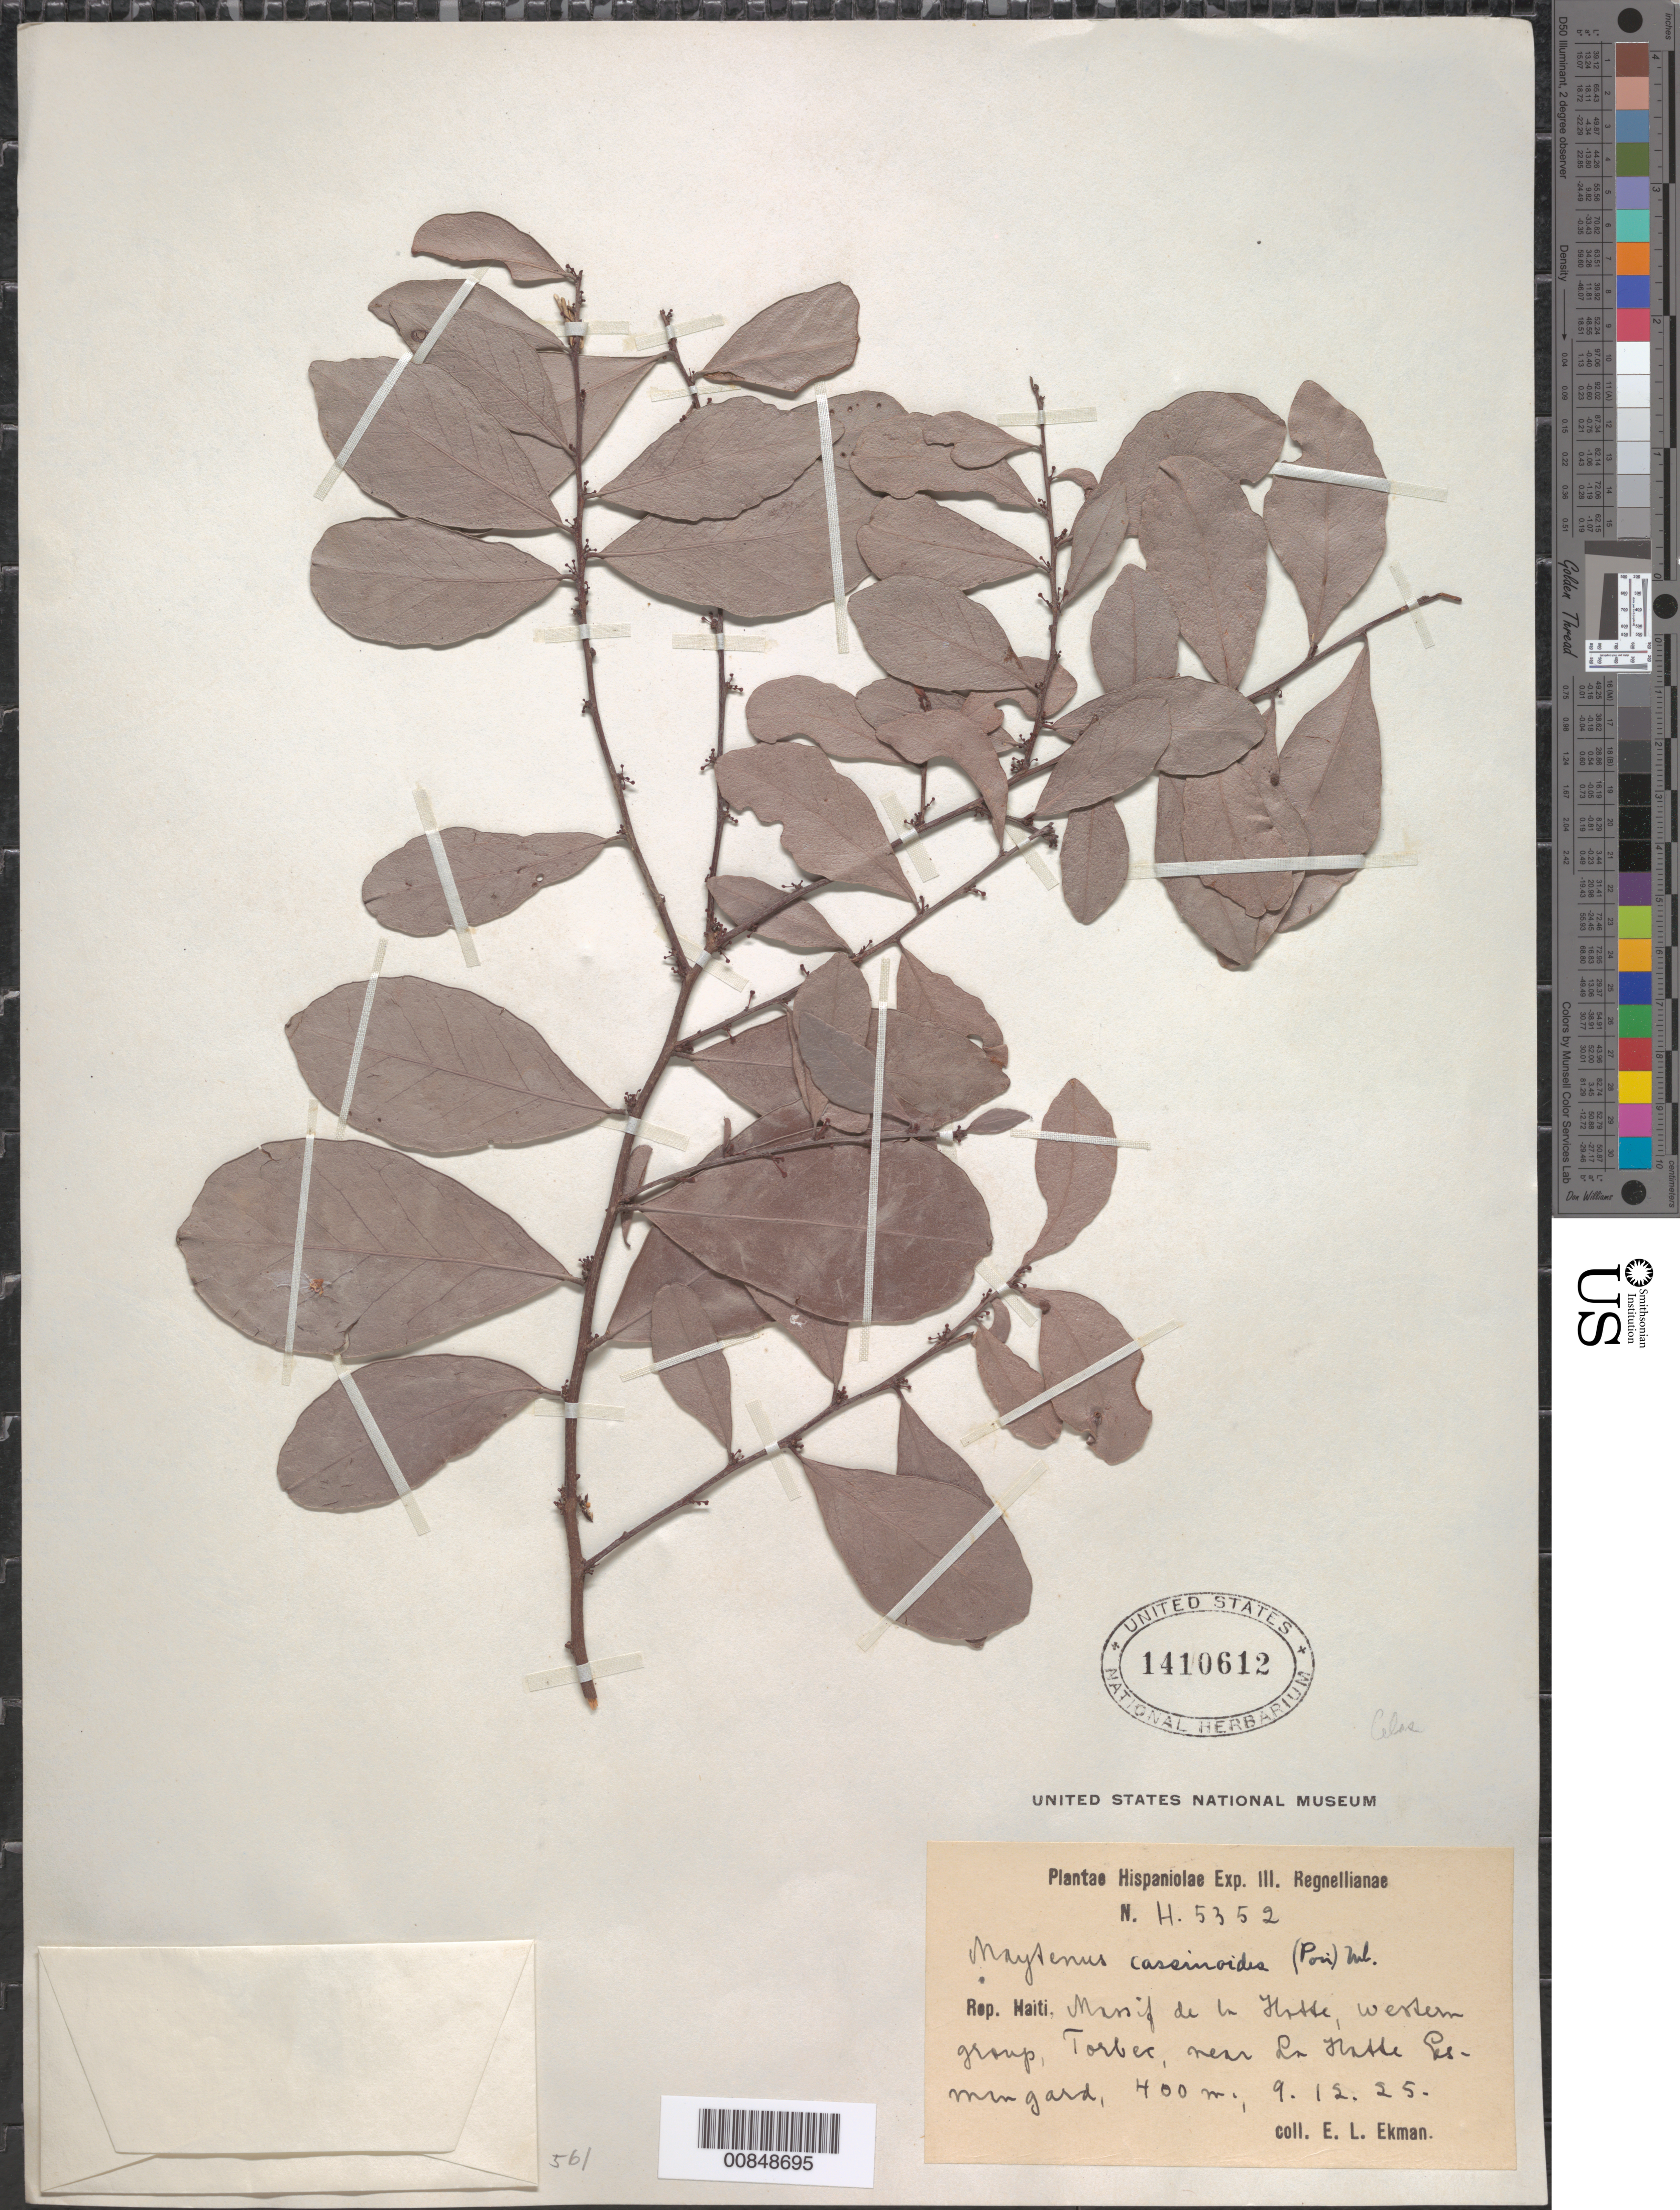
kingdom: Plantae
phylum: Tracheophyta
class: Magnoliopsida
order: Celastrales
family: Celastraceae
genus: Maytenus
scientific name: Maytenus cassinoides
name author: Urb.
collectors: E. L. Ekman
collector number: H 5352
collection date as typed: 09 Dec 1925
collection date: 1925-12-09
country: Haiti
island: Hispaniola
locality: Massif de la Hotte, western group, Torbec, near La Hotte "Esmongard"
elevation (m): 400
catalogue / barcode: US 1410612